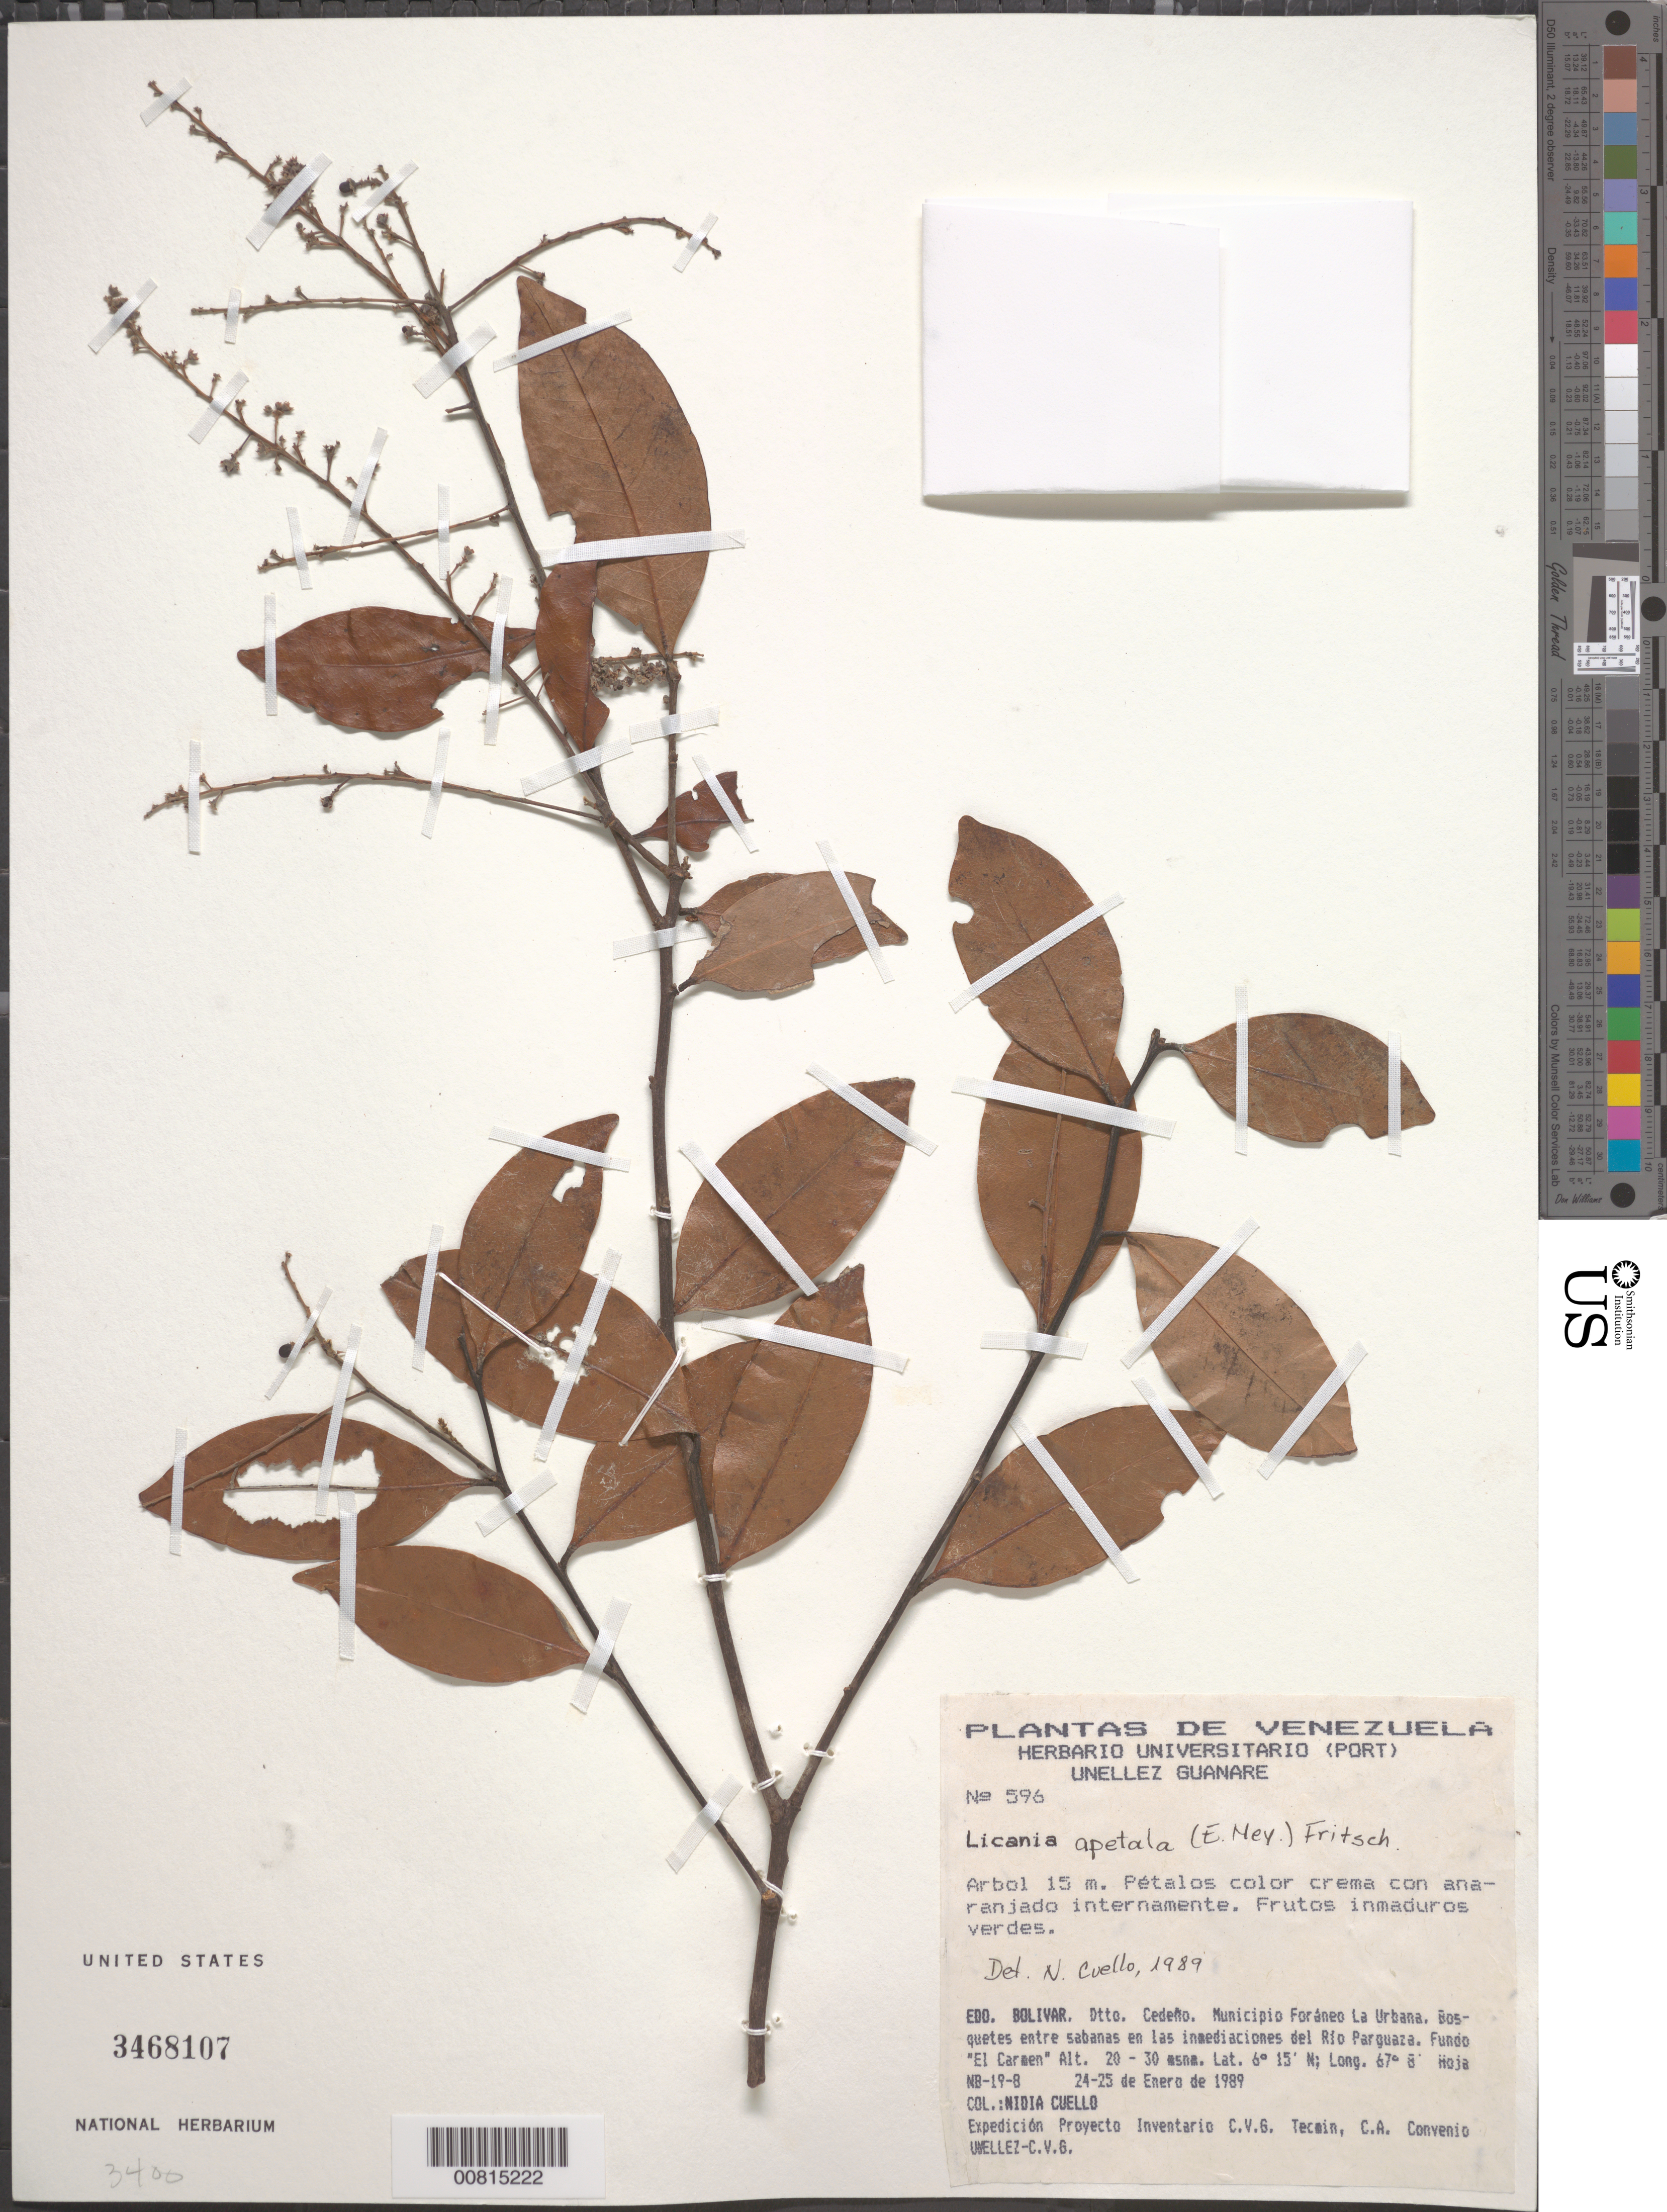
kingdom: Plantae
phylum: Tracheophyta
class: Magnoliopsida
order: Malpighiales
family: Chrysobalanaceae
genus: Leptobalanus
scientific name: Leptobalanus apetalus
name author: (E. Mey.) Sothers & Prance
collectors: N. L. Cuello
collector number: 596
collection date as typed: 24-Jan-89 to 25-Jan-89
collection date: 1989-01-24/1989-01-25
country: Venezuela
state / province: Bolívar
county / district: Cedeño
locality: Rio Parguaza. Fundo 'El Carmen'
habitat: Bosquetes entre sabanas en las inmediaciones del rio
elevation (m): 20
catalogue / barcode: US 3468107